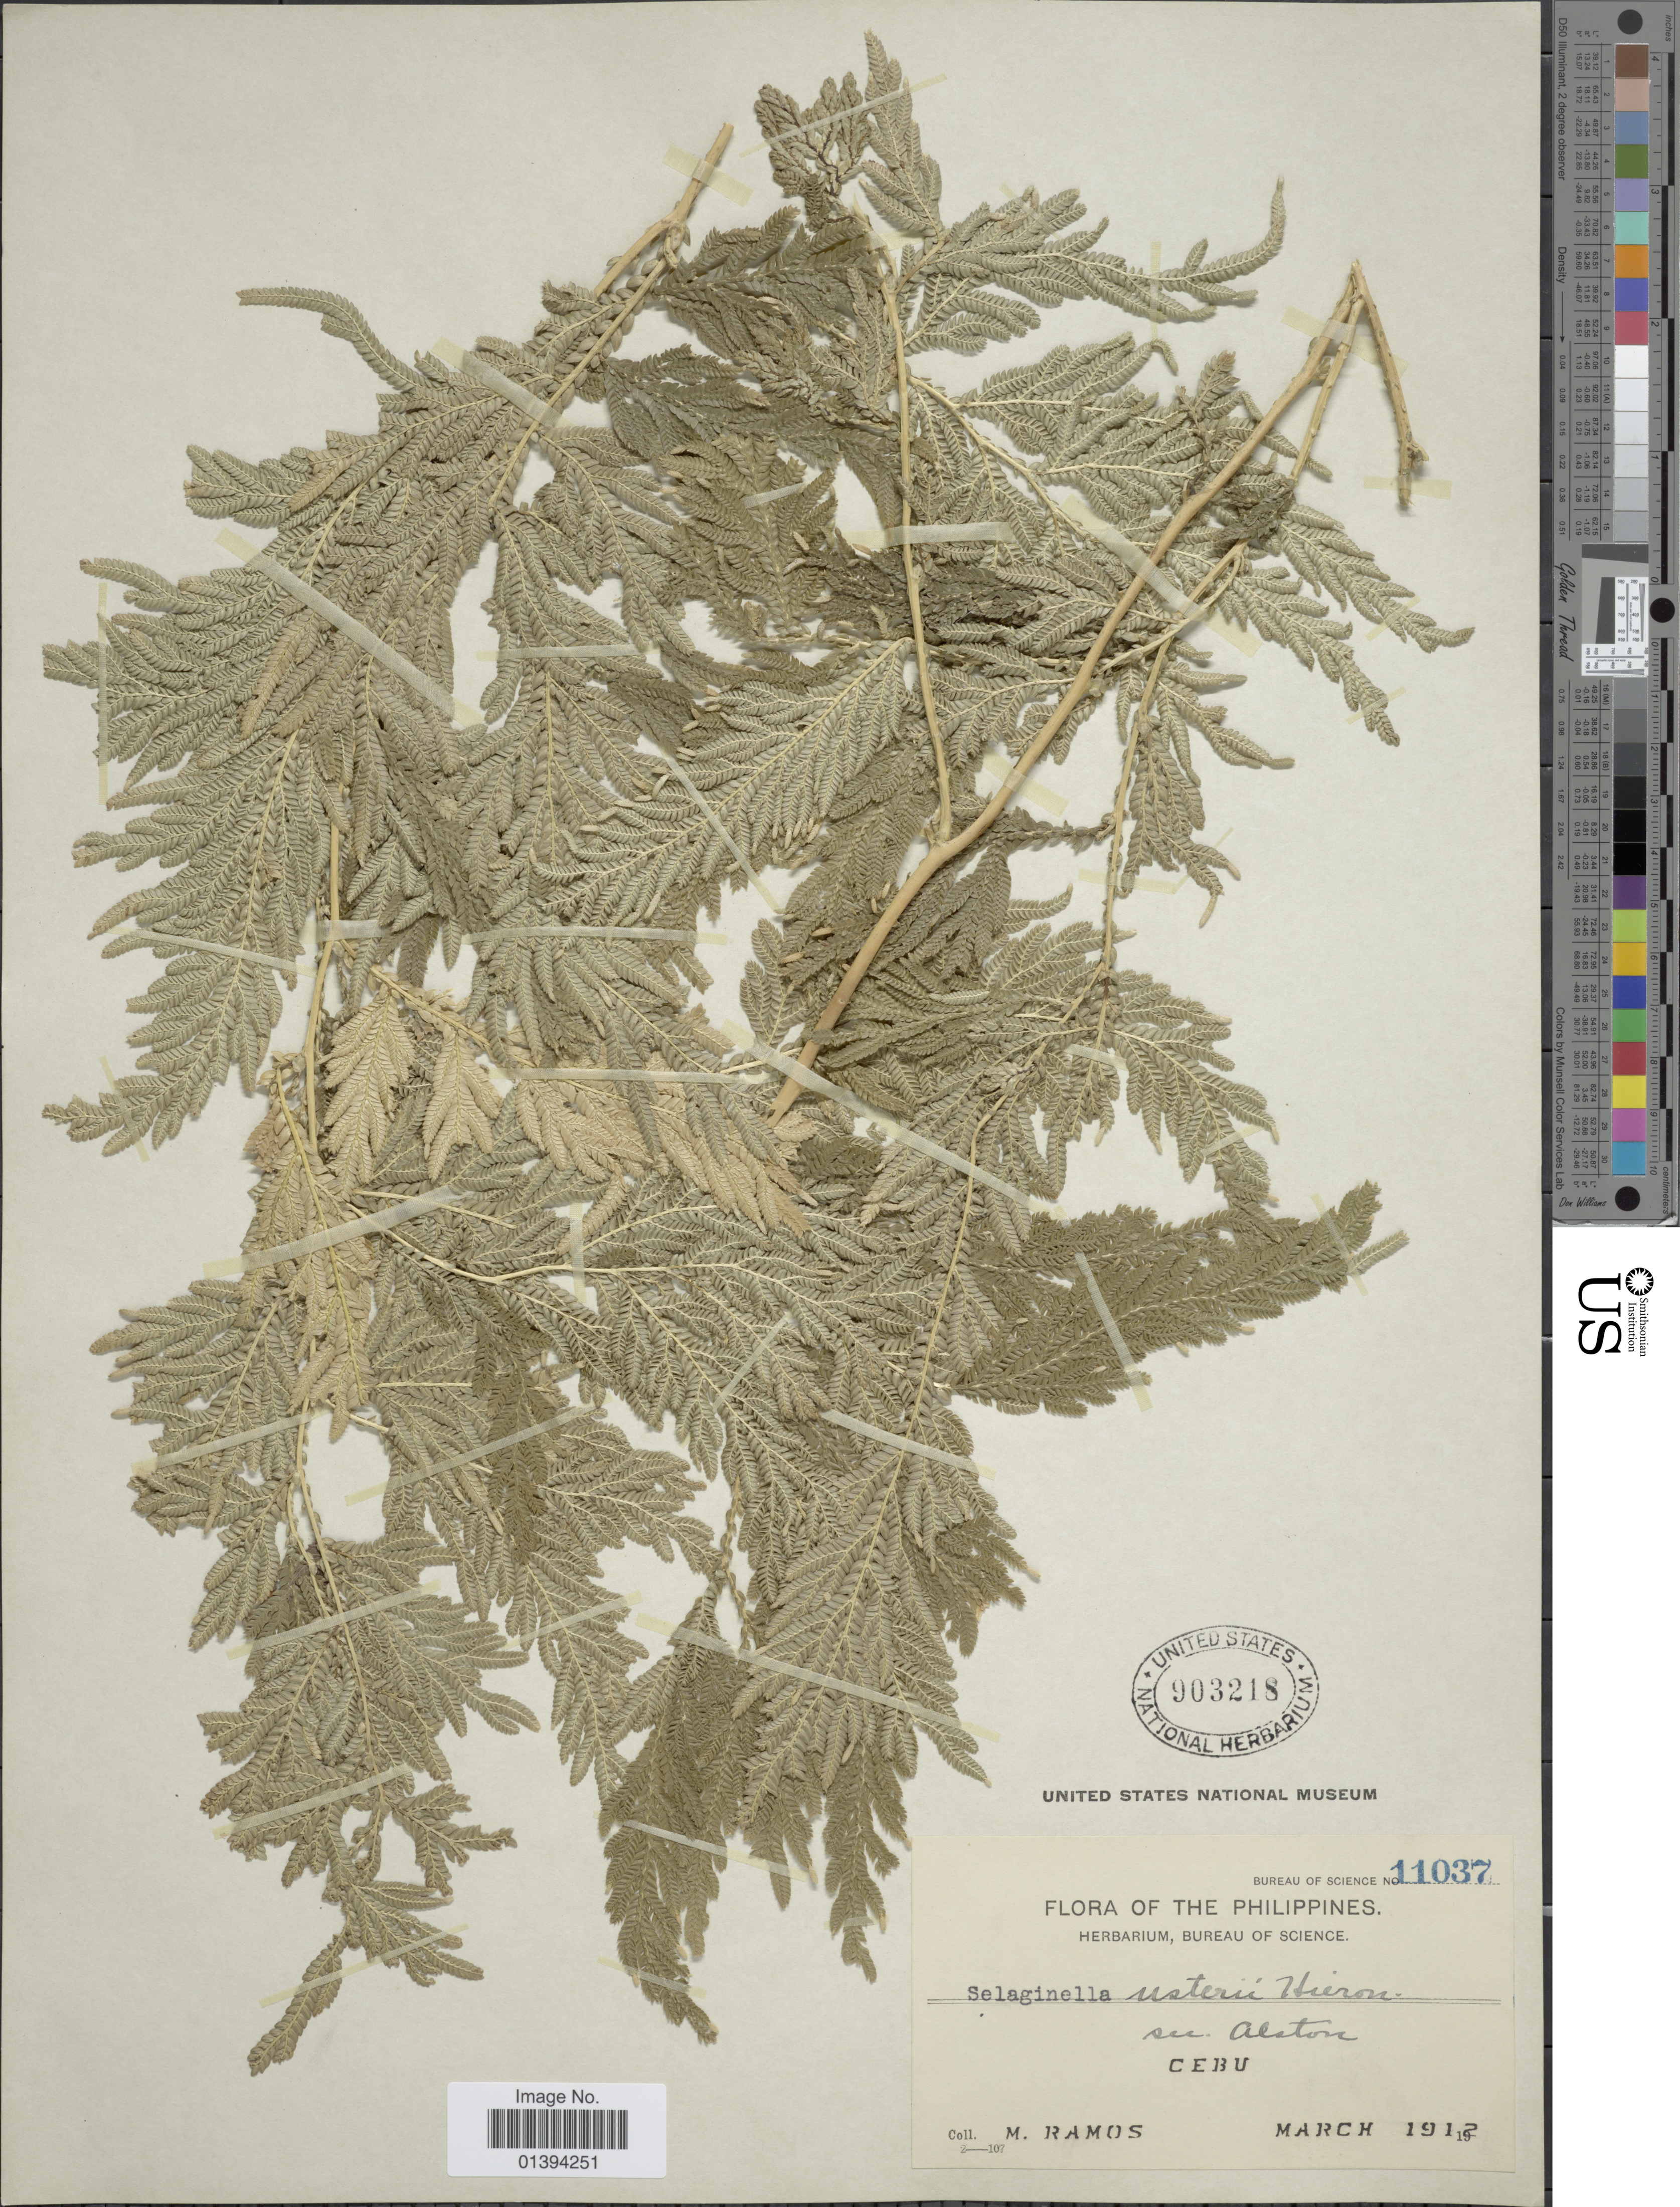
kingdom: Plantae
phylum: Tracheophyta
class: Lycopodiopsida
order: Selaginellales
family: Selaginellaceae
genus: Selaginella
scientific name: Selaginella usterii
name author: Hieron.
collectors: M. Ramos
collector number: Bureau of Science 11037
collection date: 1912-03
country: Philippines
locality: Cebu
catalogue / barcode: US 903218